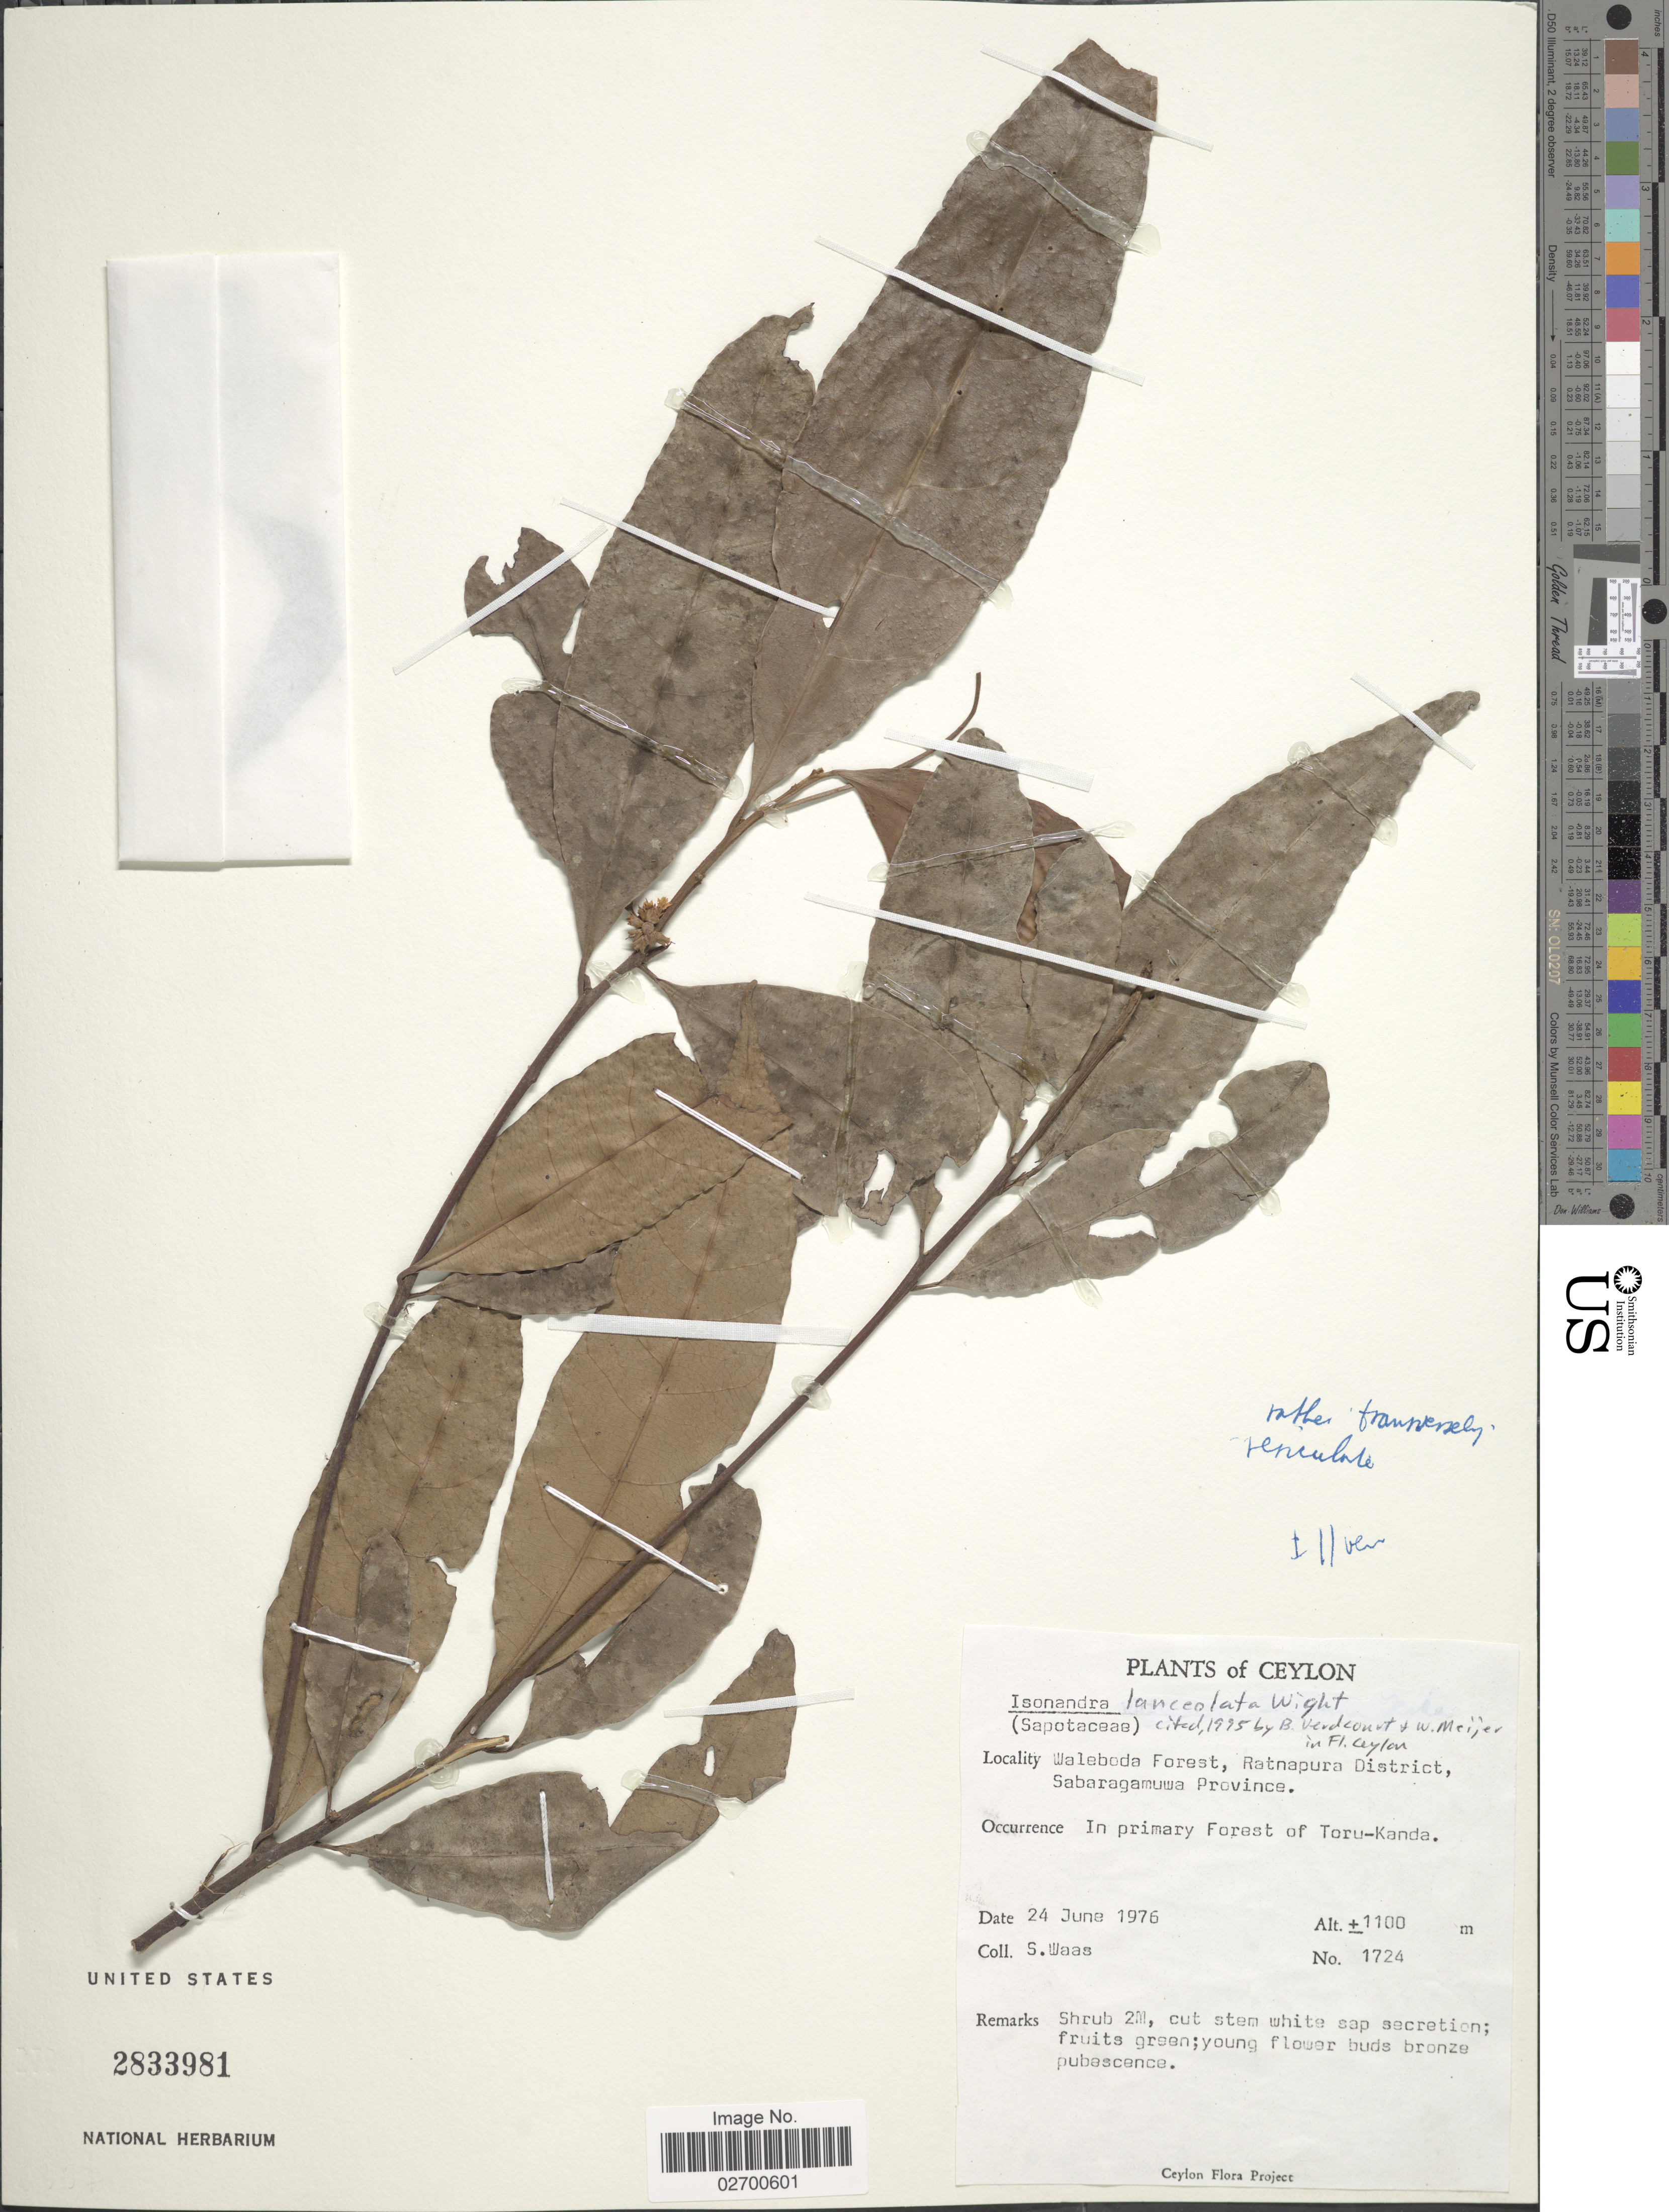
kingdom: Plantae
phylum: Tracheophyta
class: Magnoliopsida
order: Ericales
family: Sapotaceae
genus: Isonandra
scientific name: Isonandra lanceolata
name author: Wight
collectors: S. Waas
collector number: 1724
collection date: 1976-06-24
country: Sri Lanka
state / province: Sabaragamuwa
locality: Waleboda Forest, Ratnapura District, Sabaragamuwa Province. In primary Forest of Toru-Kanda. Ceylon.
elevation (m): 1100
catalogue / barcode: US 2833981